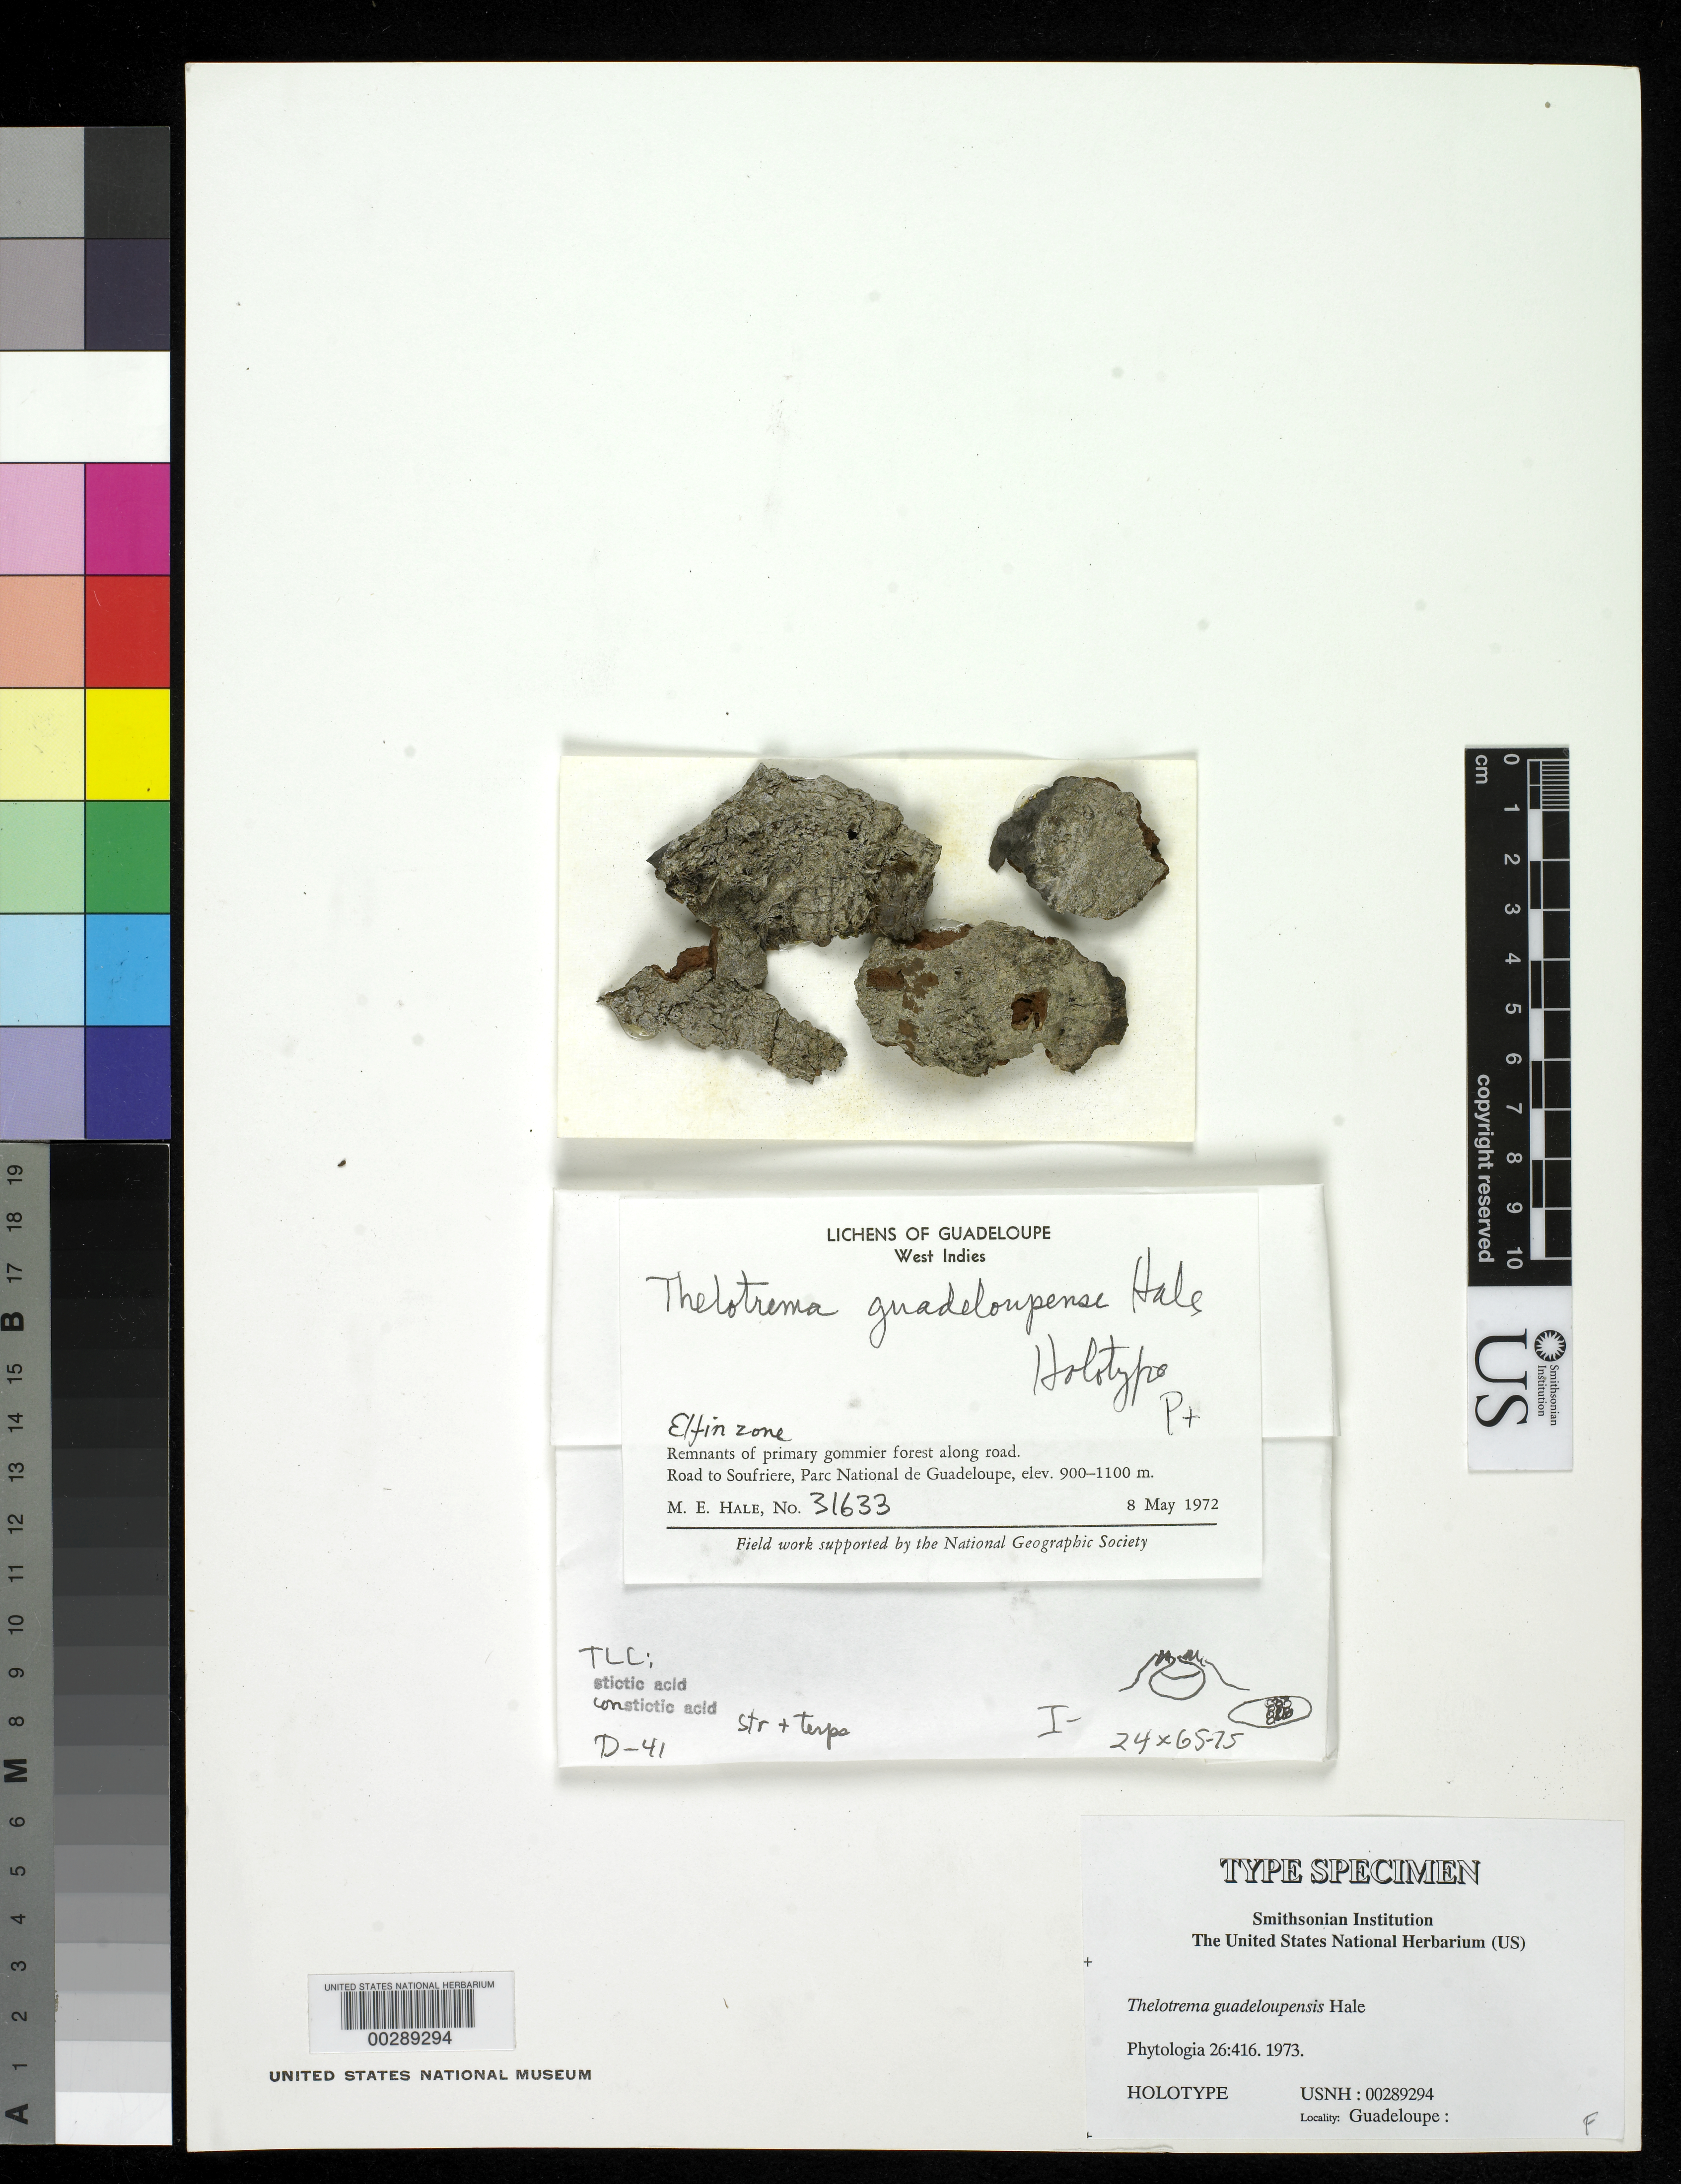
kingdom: Fungi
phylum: Ascomycota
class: Lecanoromycetes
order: Ostropales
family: Graphidaceae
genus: Thelotrema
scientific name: Thelotrema guadeloupensis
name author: Hale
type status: Holotype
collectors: M. Hale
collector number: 31633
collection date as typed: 08 May 1972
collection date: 1972-05-08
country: Guadeloupe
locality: Road to Soufriere, Guadeloupe National Park.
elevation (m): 900